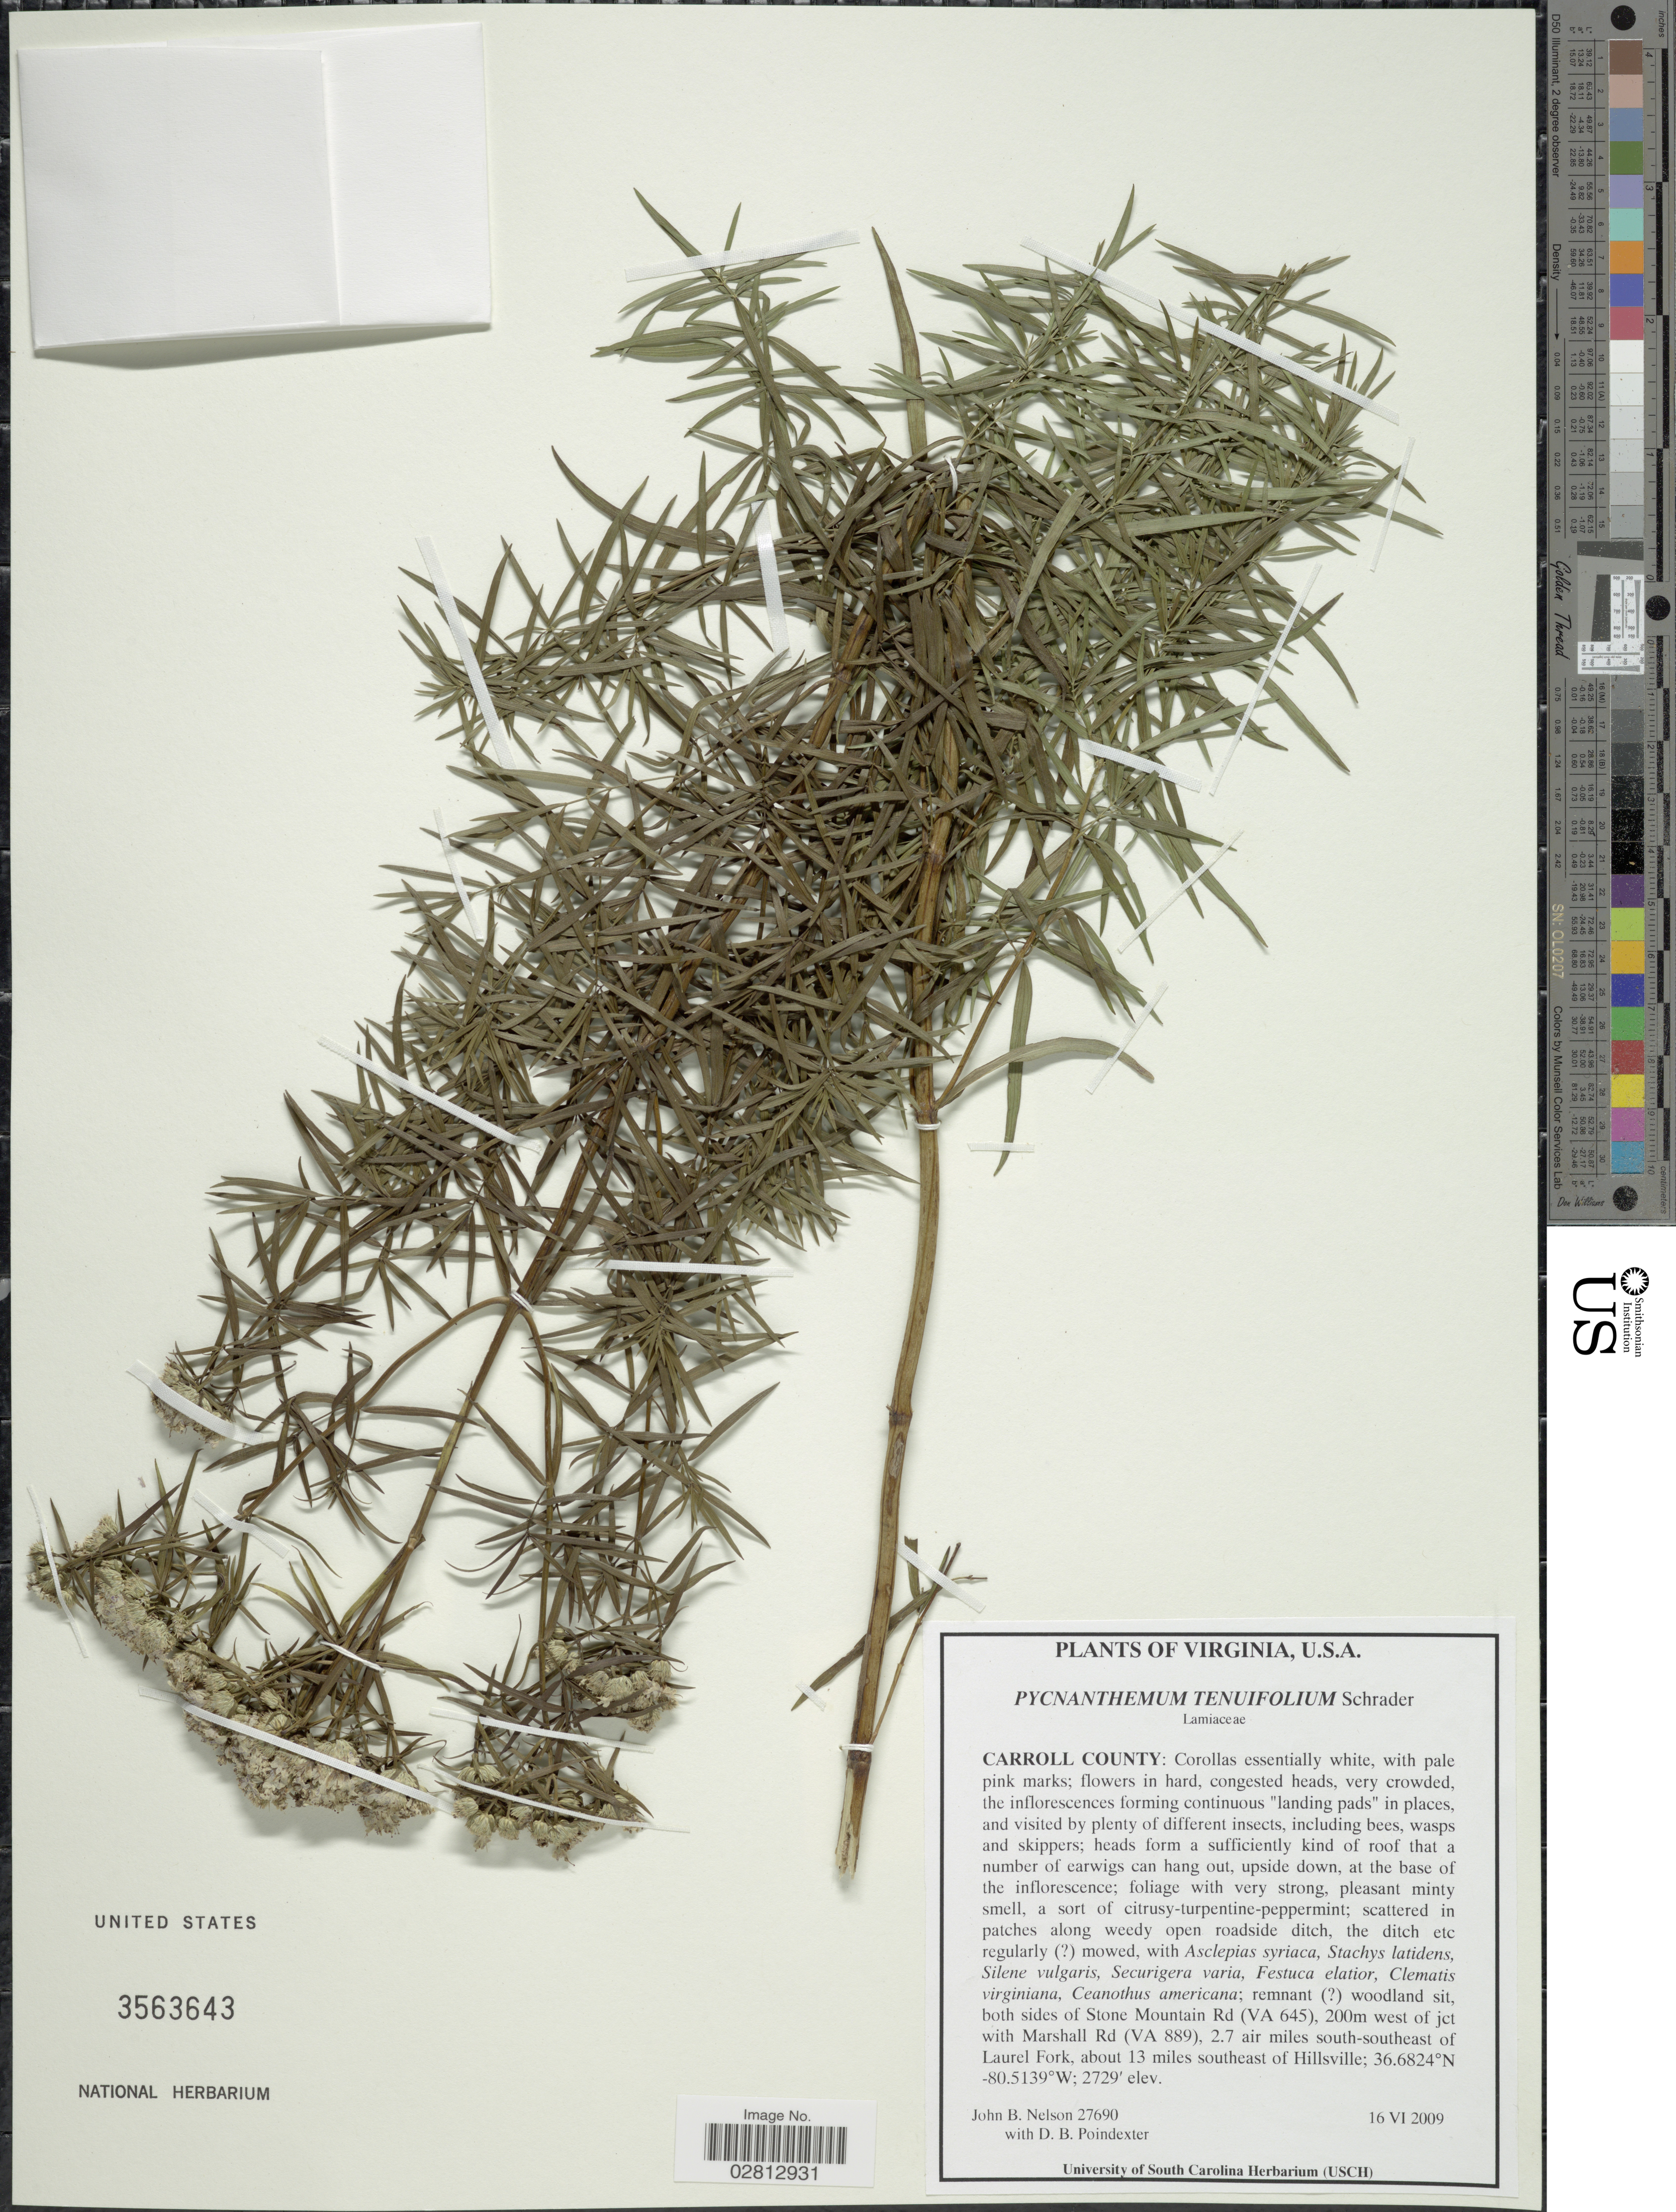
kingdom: Plantae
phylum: Tracheophyta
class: Magnoliopsida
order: Lamiales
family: Lamiaceae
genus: Pycnanthemum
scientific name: Pycnanthemum tenuifolium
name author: Schrad.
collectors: J. B. Nelson & D. Poindexter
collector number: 27690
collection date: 2009-06-16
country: United States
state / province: Virginia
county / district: Carroll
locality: Carroll County: both sides of Stone Mountain Rd (VA 645), 200m west of jct with Marshall Rd (VA 889), 2.7 air miles south-southeast of Laurel Fork, about 13 miles southeast of Hillsville.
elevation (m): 832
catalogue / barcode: US 3563643